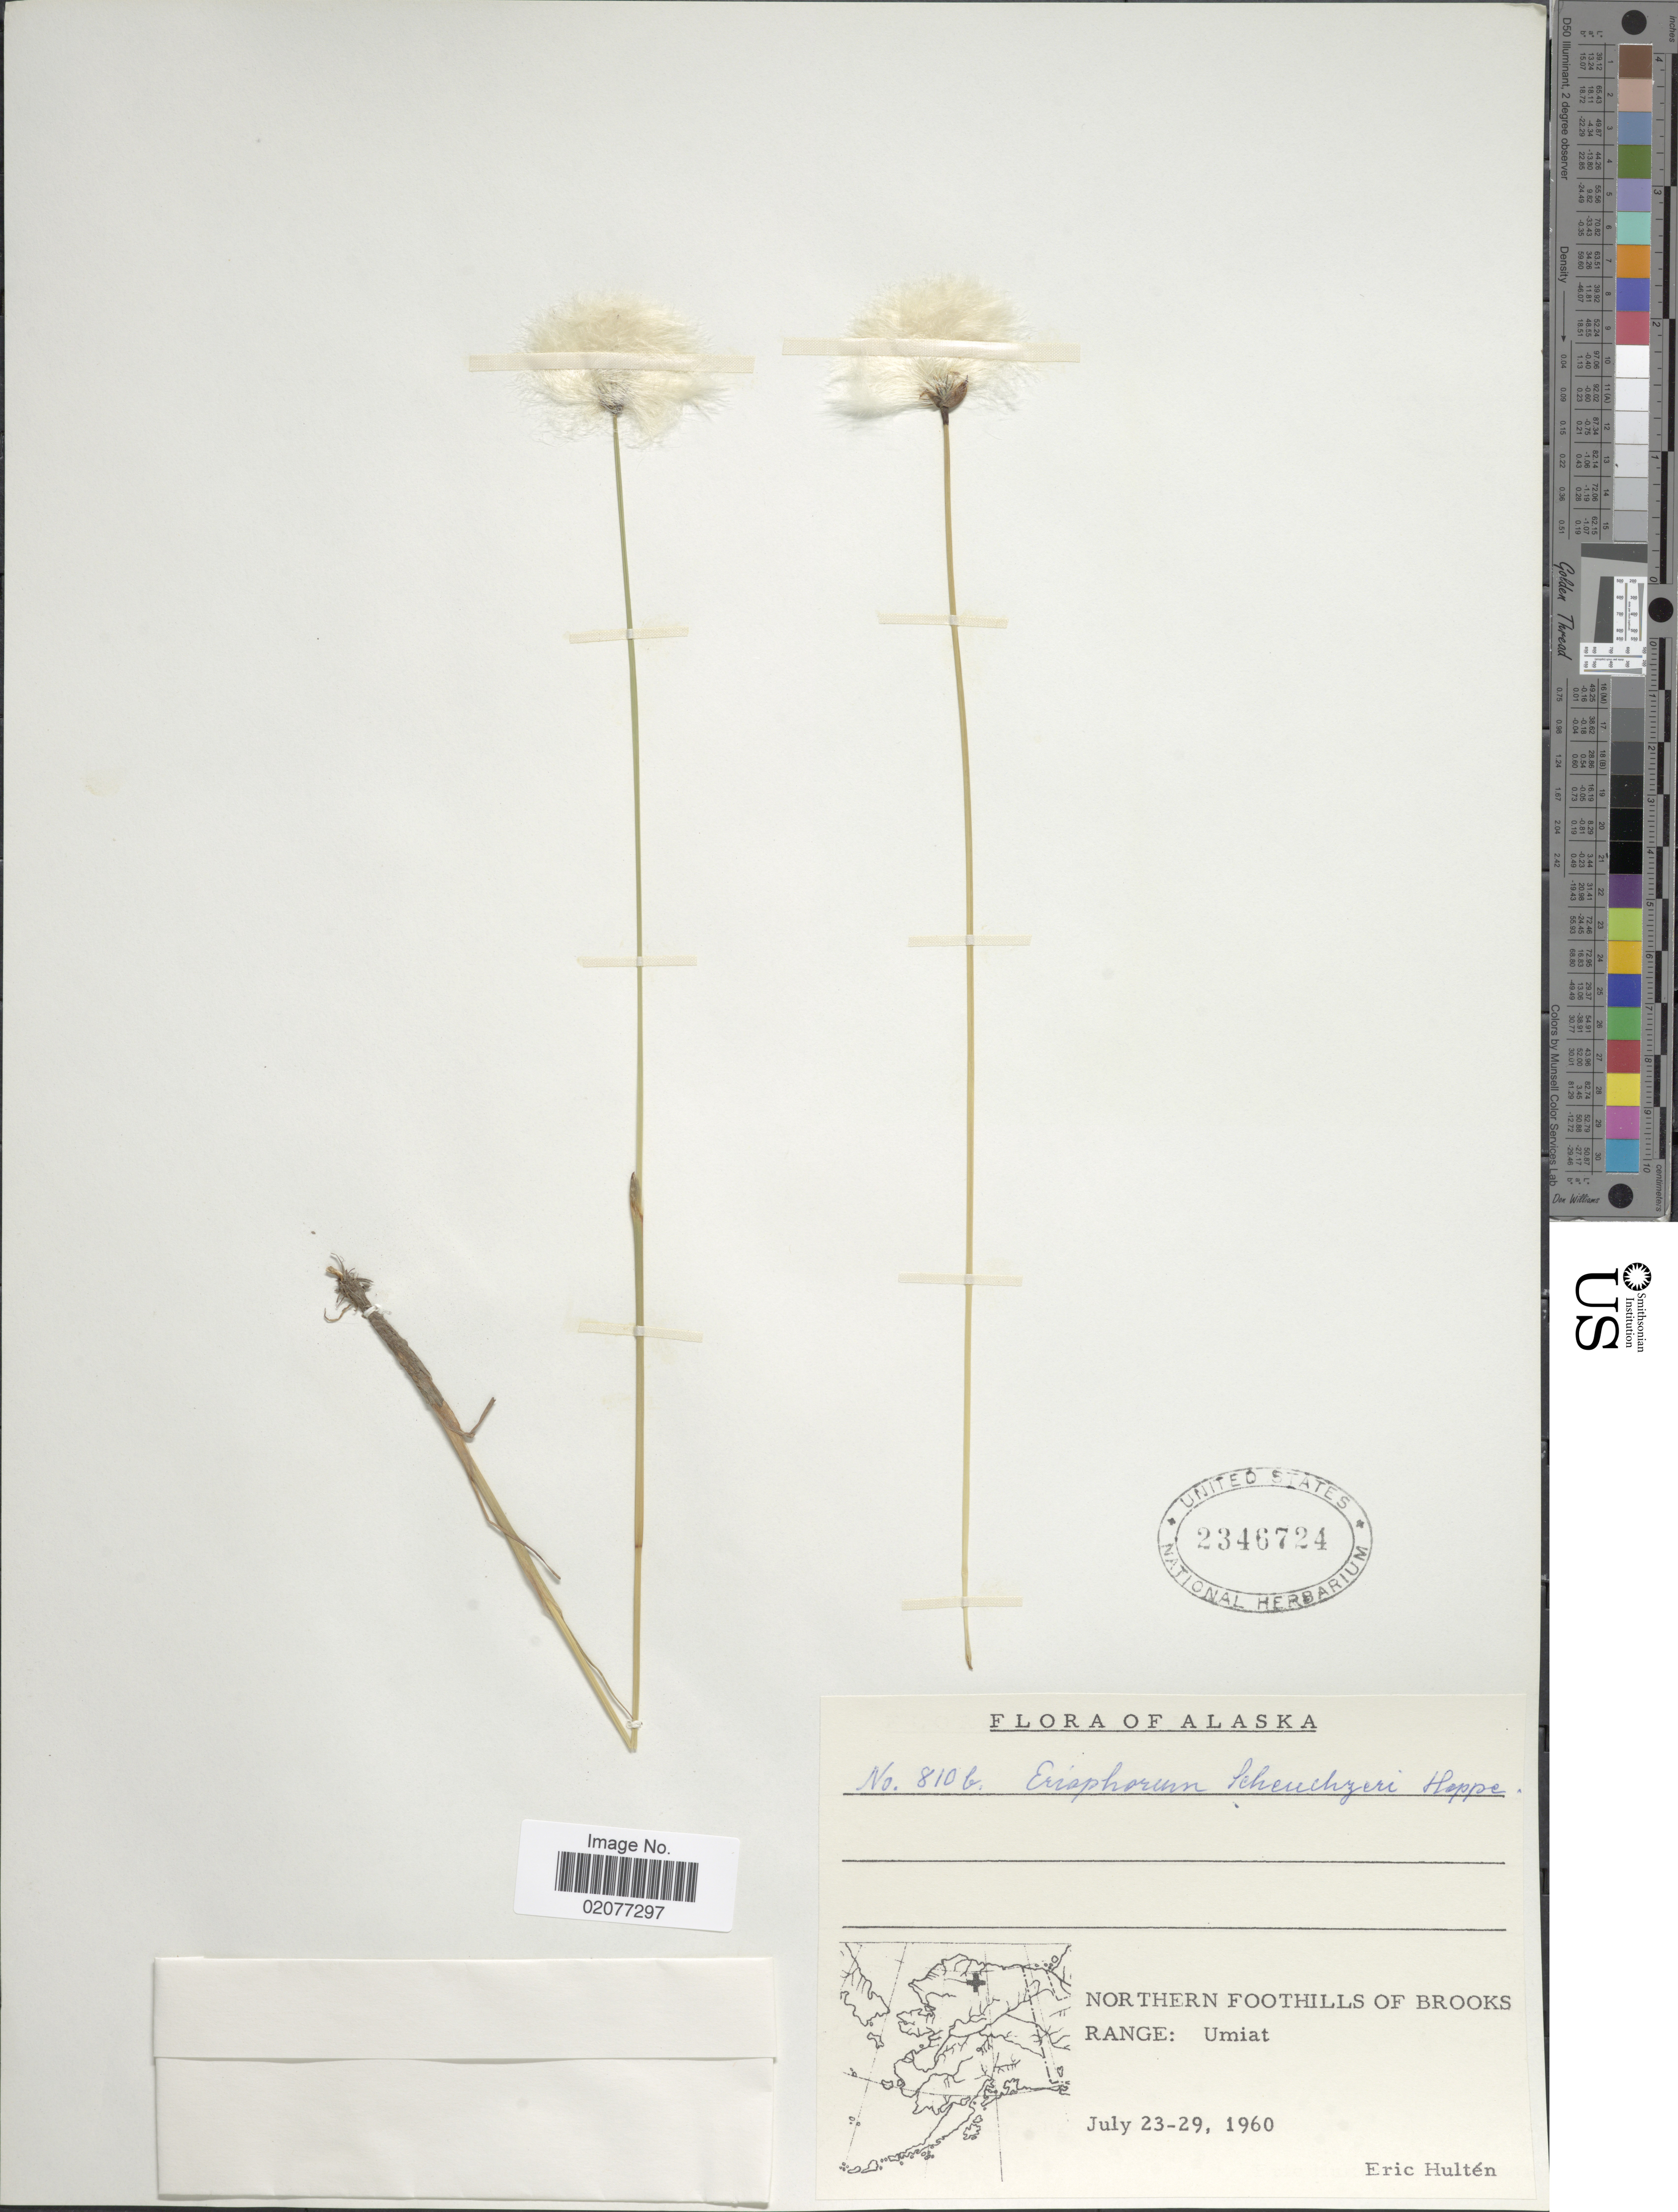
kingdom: Plantae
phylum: Tracheophyta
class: Liliopsida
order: Poales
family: Cyperaceae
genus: Eriophorum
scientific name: Eriophorum scheuchzeri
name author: Hoppe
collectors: E. G. Hultén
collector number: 810b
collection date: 1960-07-23/1960-07-29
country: United States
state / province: Alaska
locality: Northern Foothills of Brooks Range: Umiat.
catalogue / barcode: US 2346724